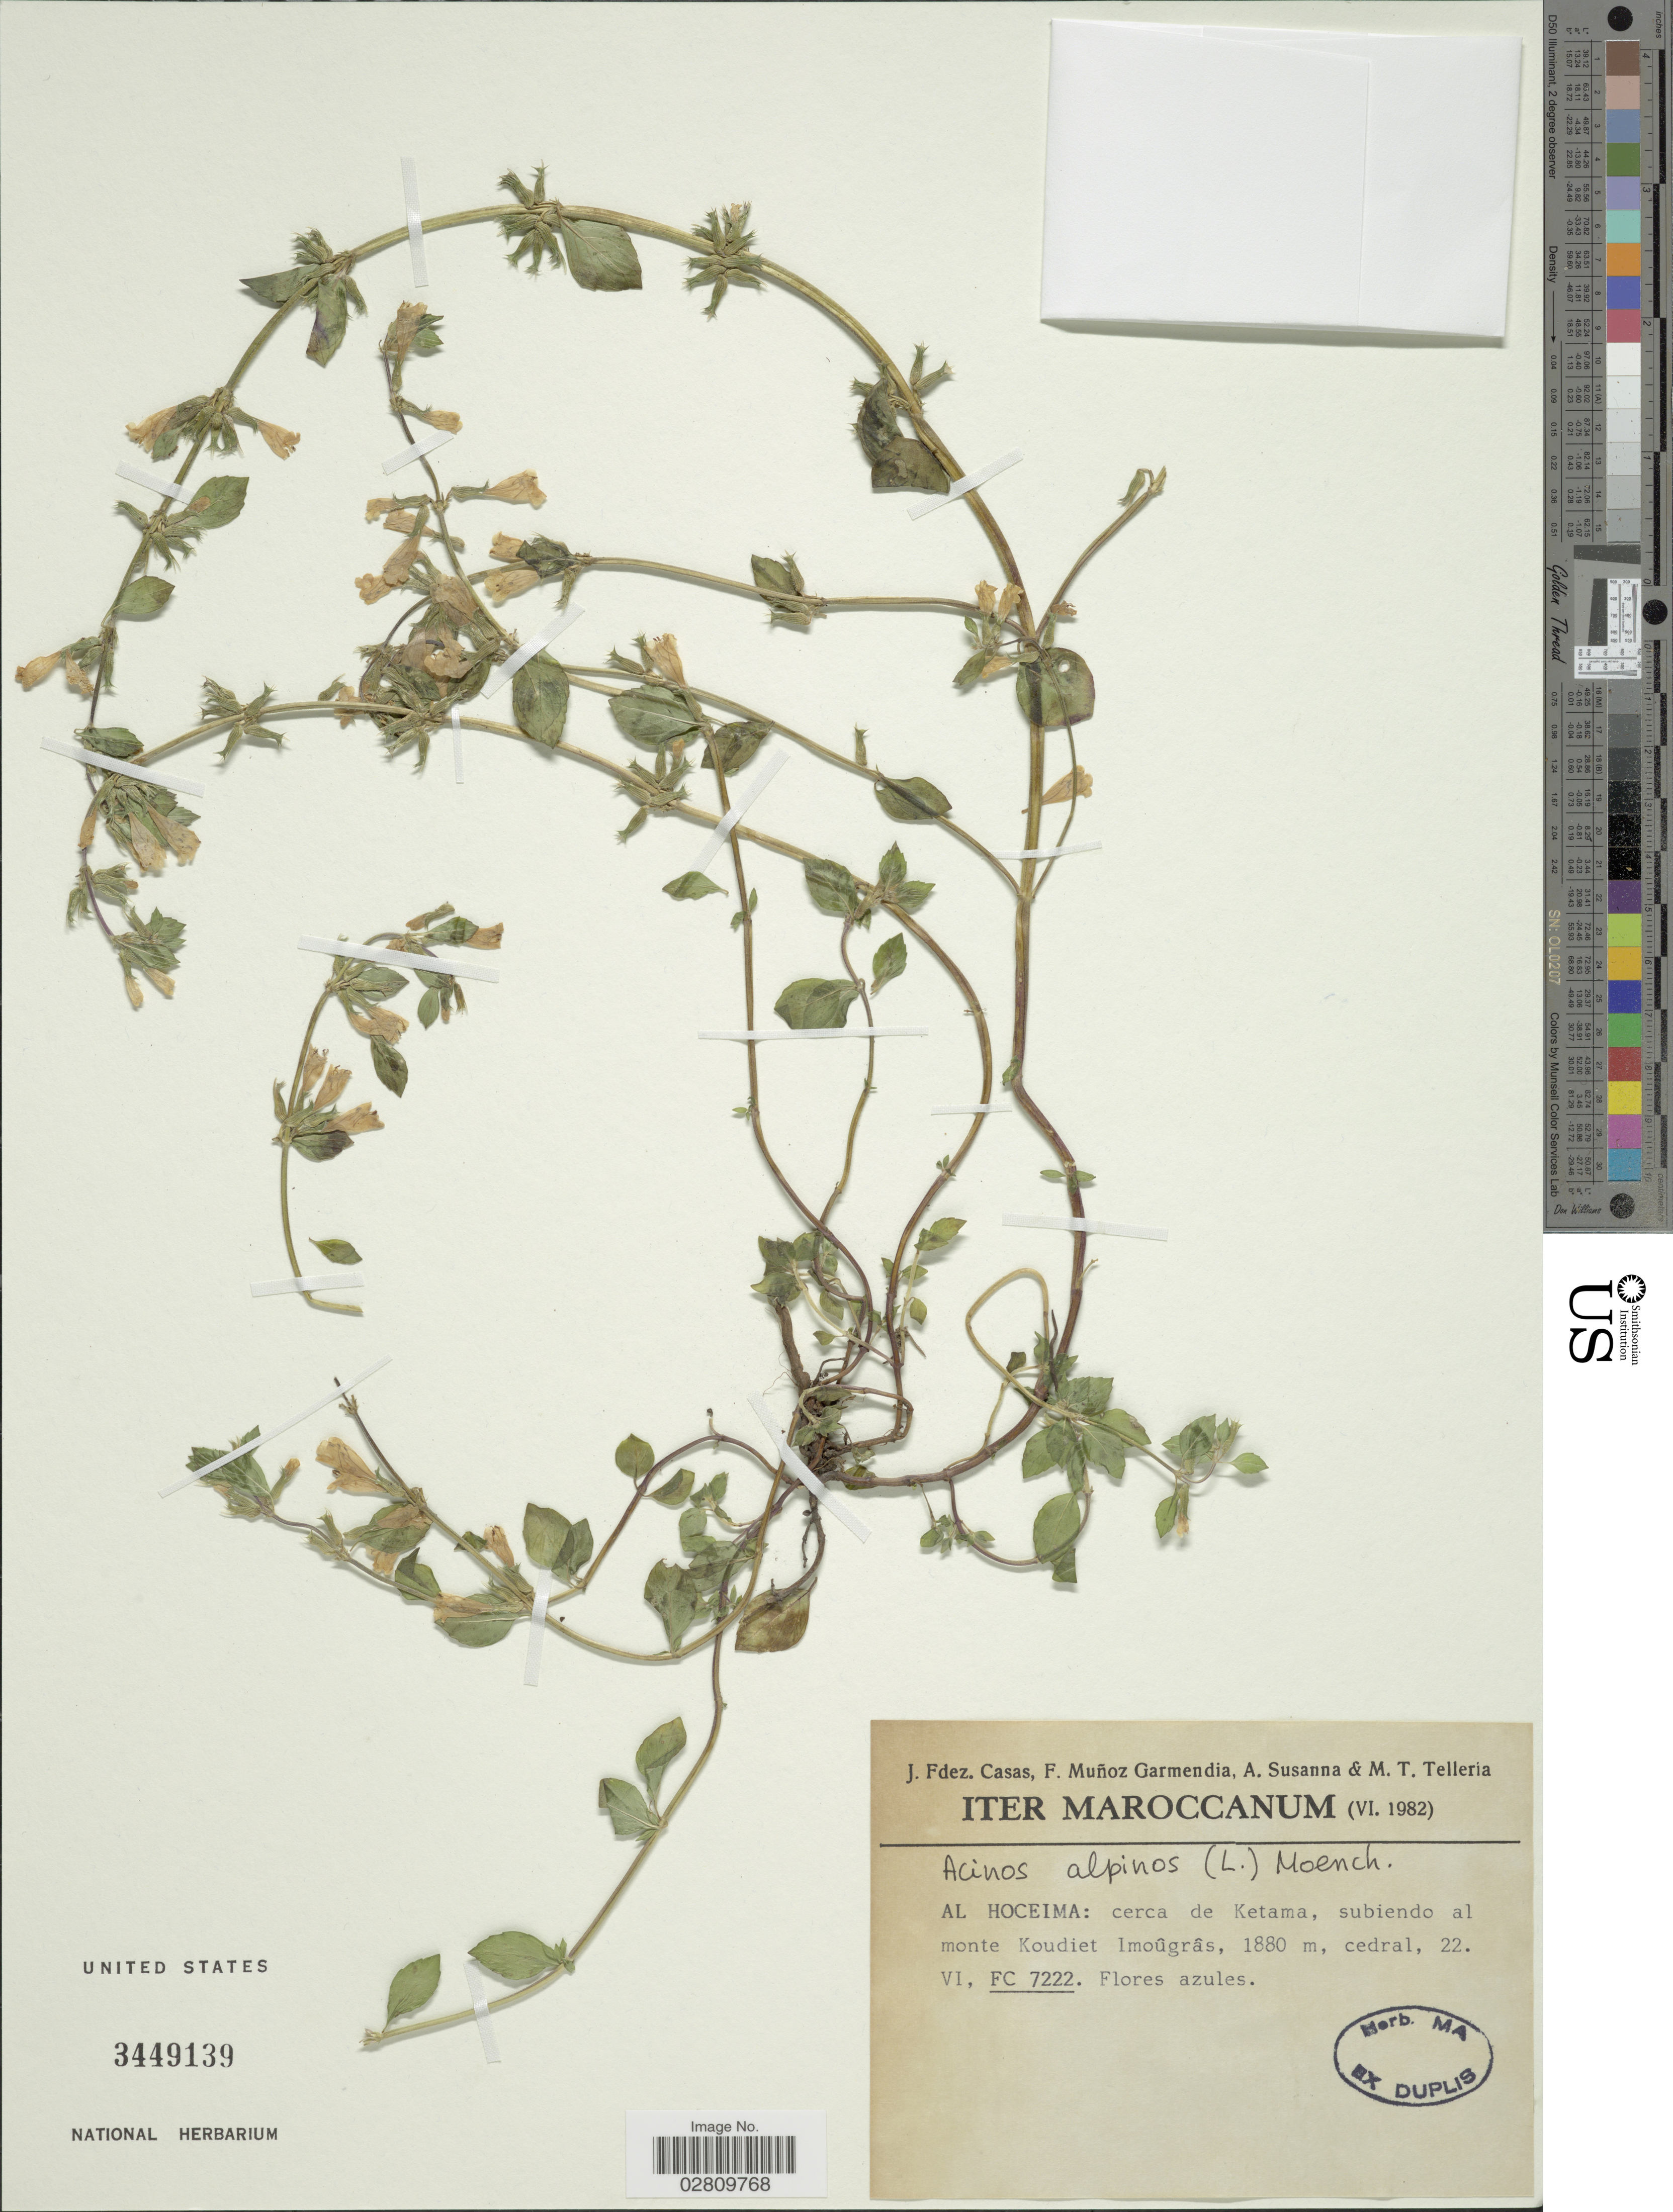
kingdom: Plantae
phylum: Tracheophyta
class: Magnoliopsida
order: Lamiales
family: Lamiaceae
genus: Acinos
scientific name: Acinos alpinus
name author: Moench.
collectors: J. Casas, F. Muñoz Garmendia, A. Susanna & M. Telleria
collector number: FC 7222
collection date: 1982-06-22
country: Morocco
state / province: Taza-Al Hoceima-Taounate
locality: Al Hoceima: cerca de Ketama, subiendo al monte Koudiet Imoûgrâs.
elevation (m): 1880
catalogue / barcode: US 3449139